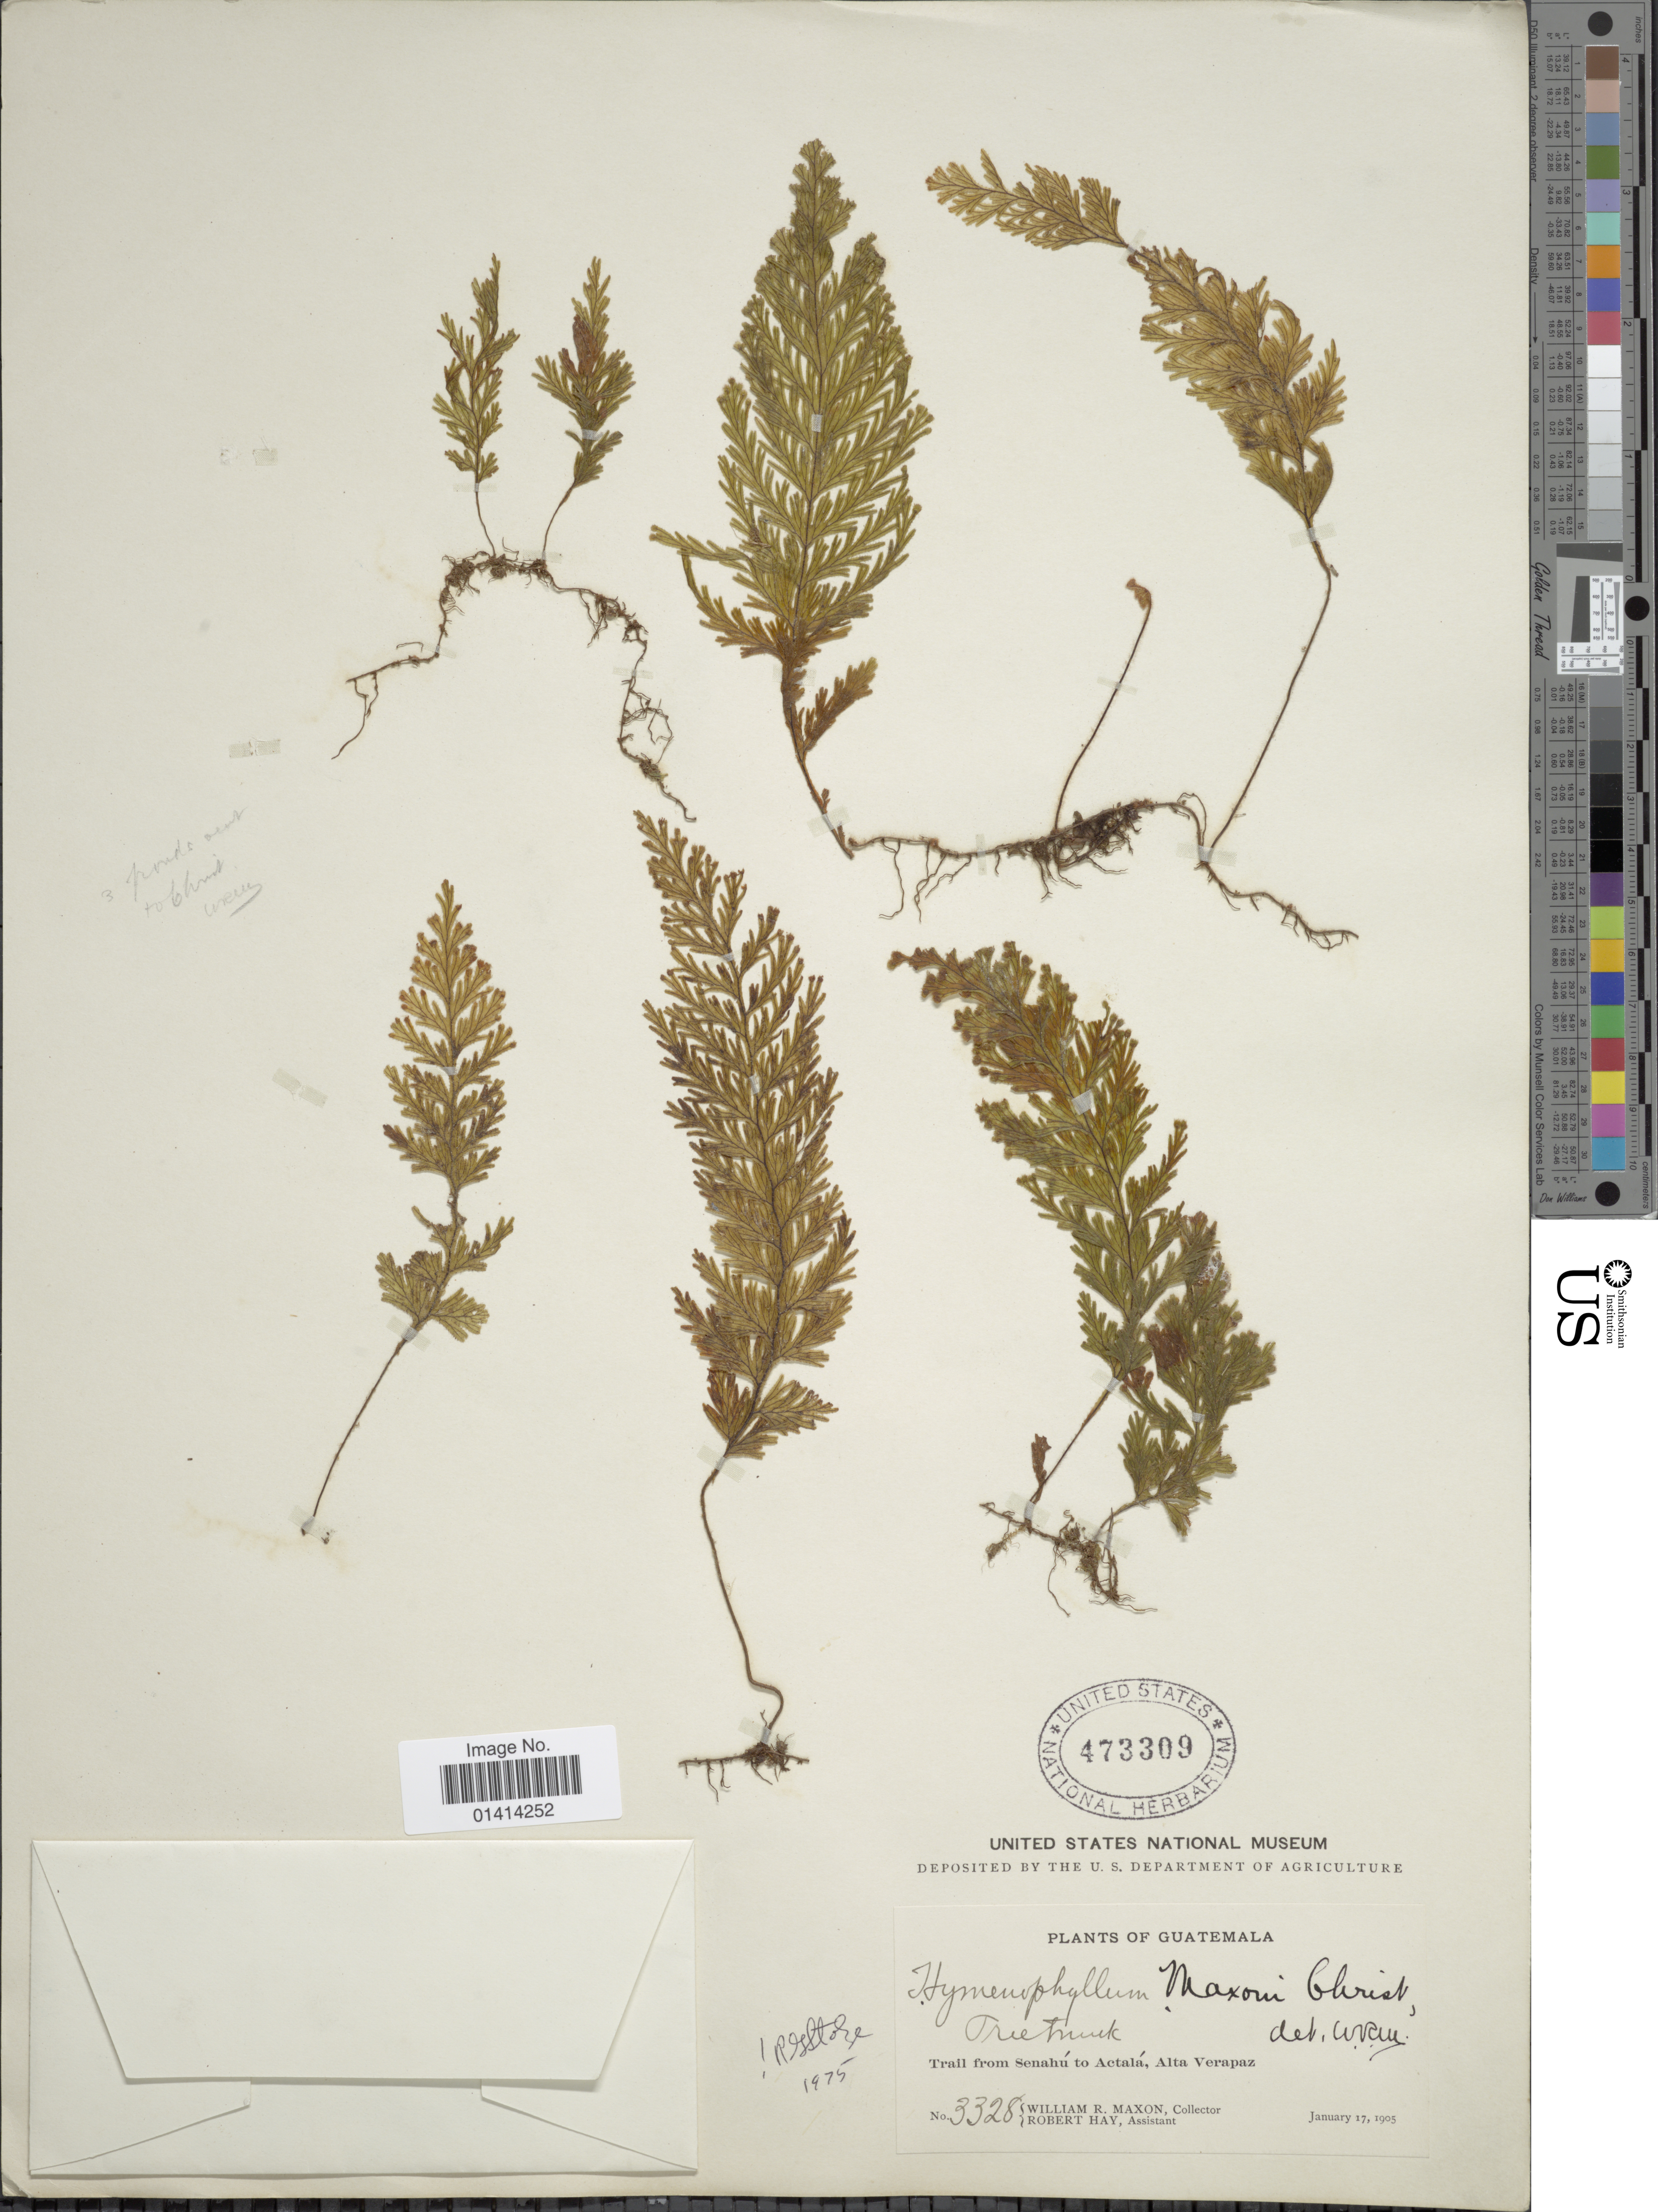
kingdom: Plantae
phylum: Tracheophyta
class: Polypodiopsida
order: Hymenophyllales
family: Hymenophyllaceae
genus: Hymenophyllum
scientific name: Hymenophyllum maxonii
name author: Christ ex C.V. Morton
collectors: W. R. Maxon & R. H. Hay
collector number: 3328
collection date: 1905-01-17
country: Guatemala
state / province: Alta Verapaz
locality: Trail from Senahú to Actalá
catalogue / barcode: US 473309